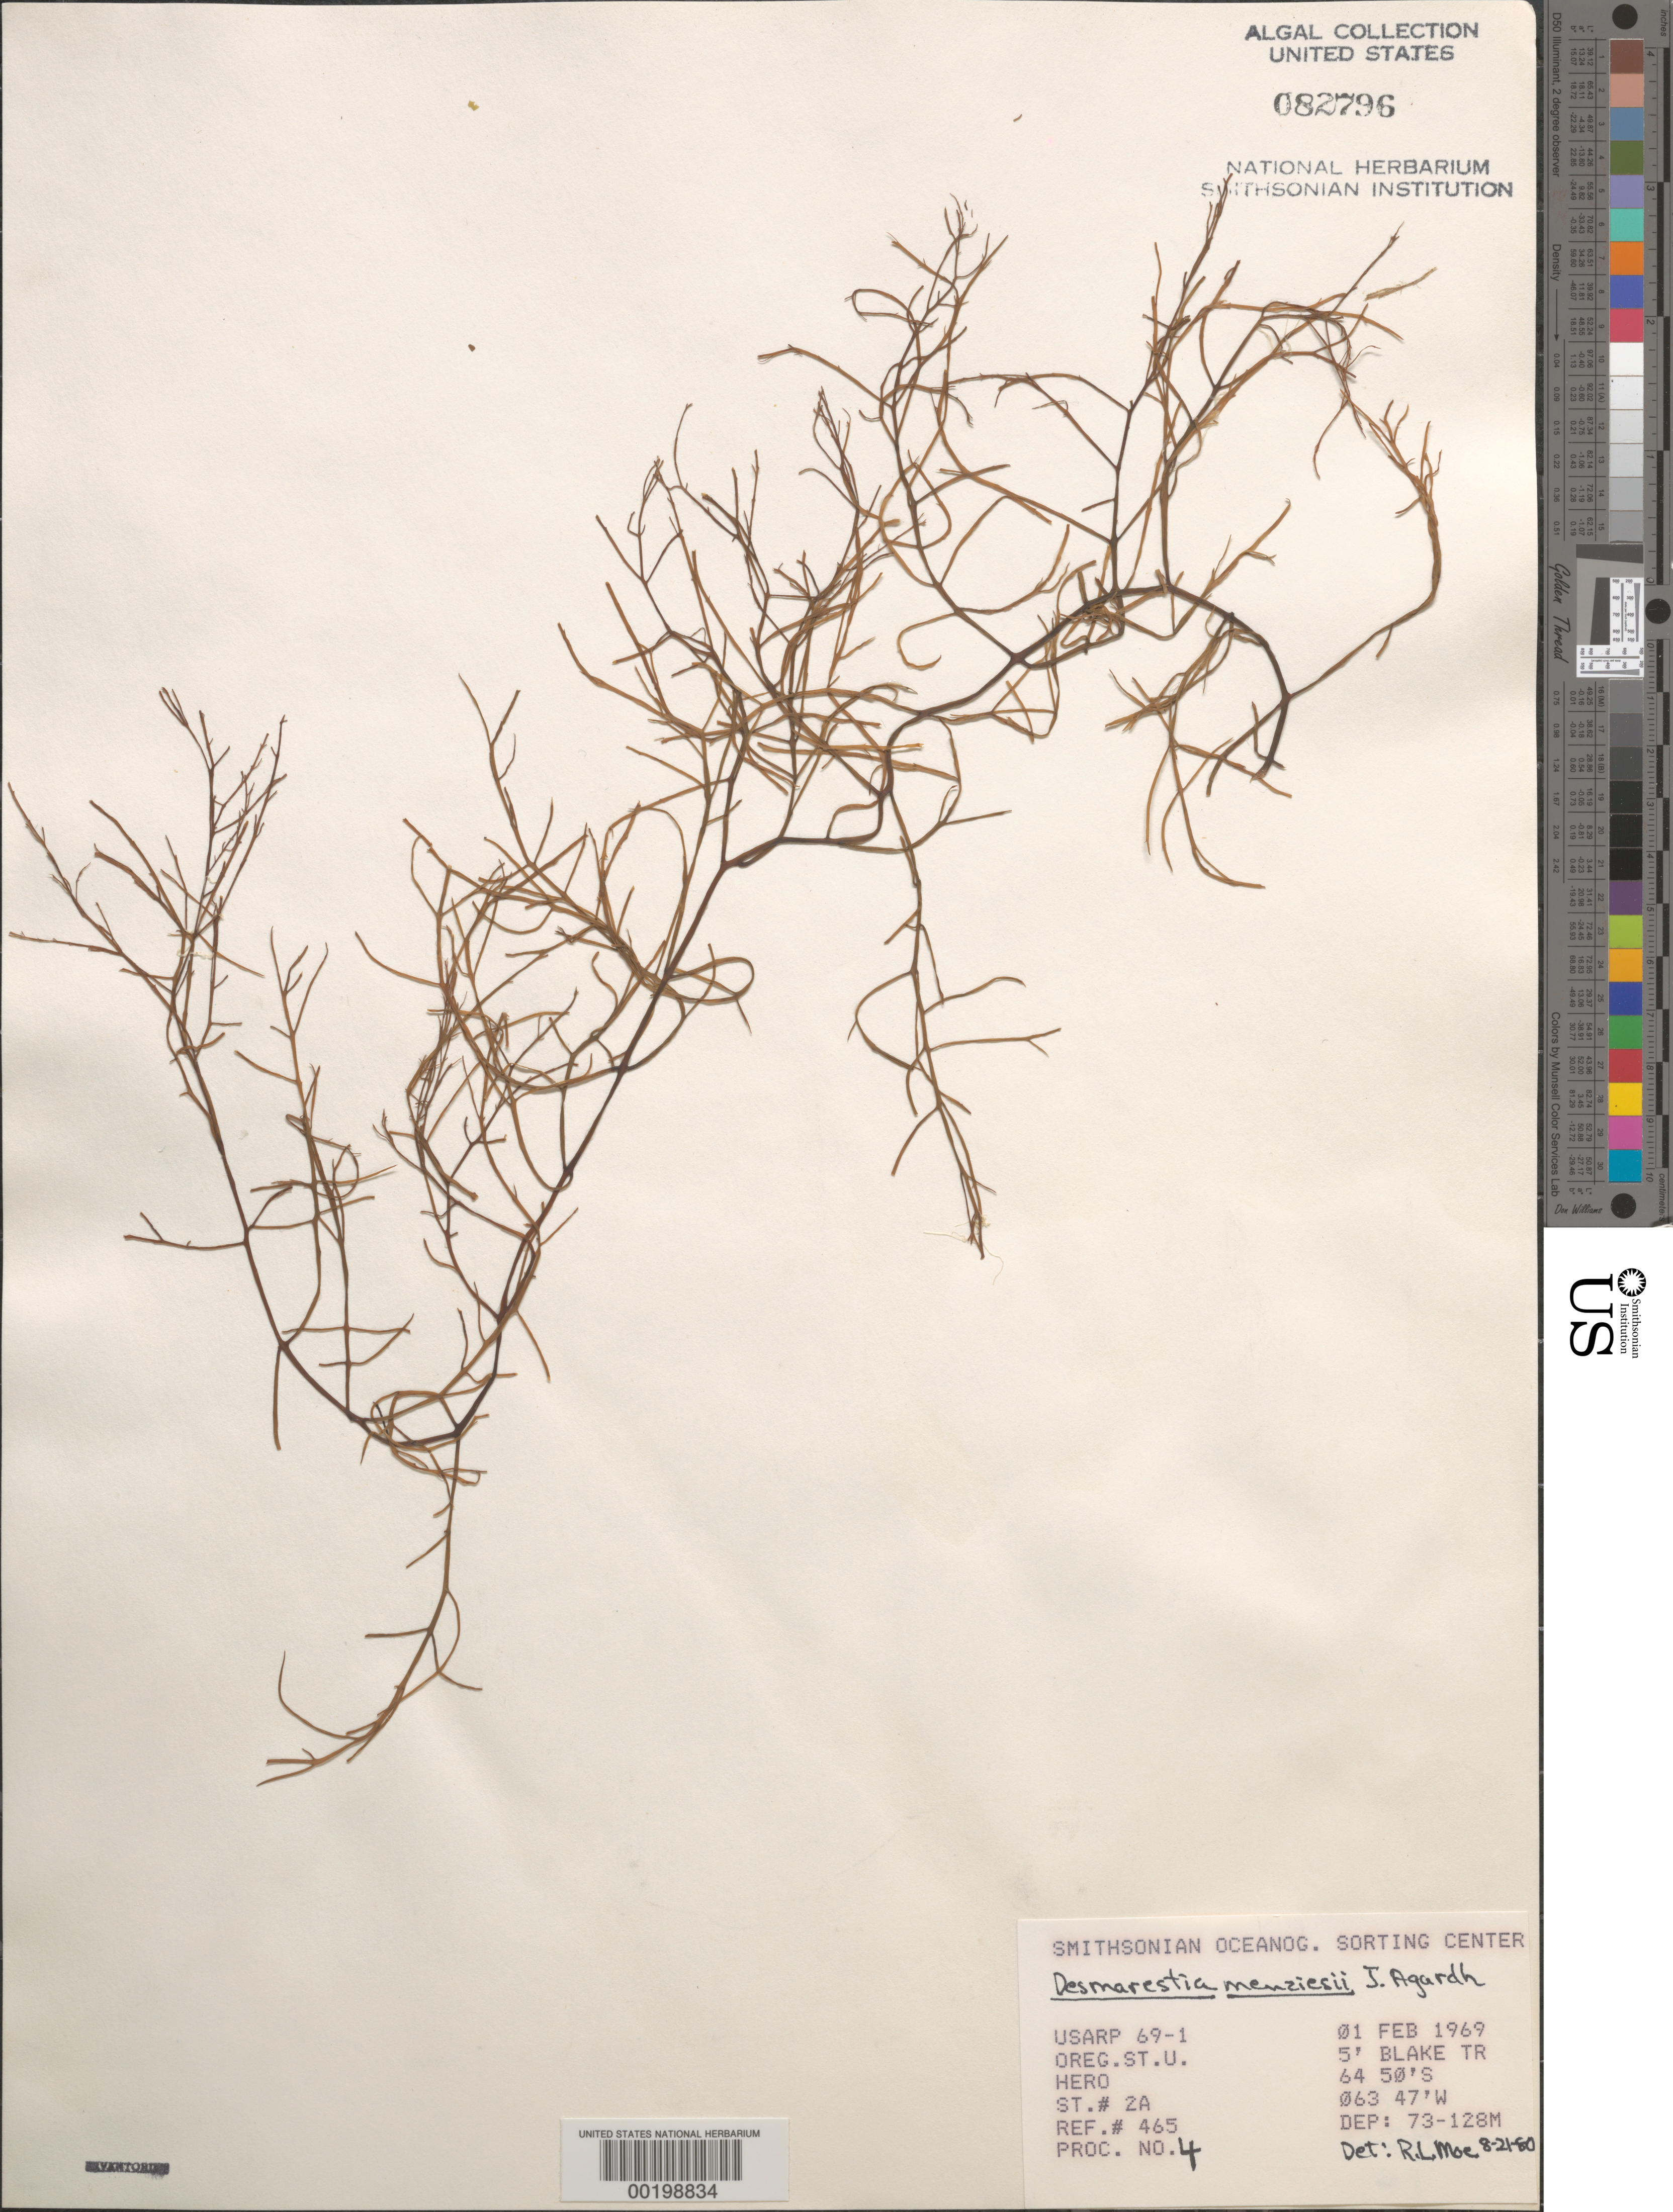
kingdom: Chromista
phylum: Ochrophyta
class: Phaeophyceae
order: Desmarestiales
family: Desmarestiaceae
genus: Desmarestia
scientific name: Desmarestia menziesii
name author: J. Agardh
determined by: Moe, R. L.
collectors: Oregon State University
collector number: Station 2a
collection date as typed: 01 Feb 1969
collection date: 1969-02-01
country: Antarctica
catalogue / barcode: US 82796